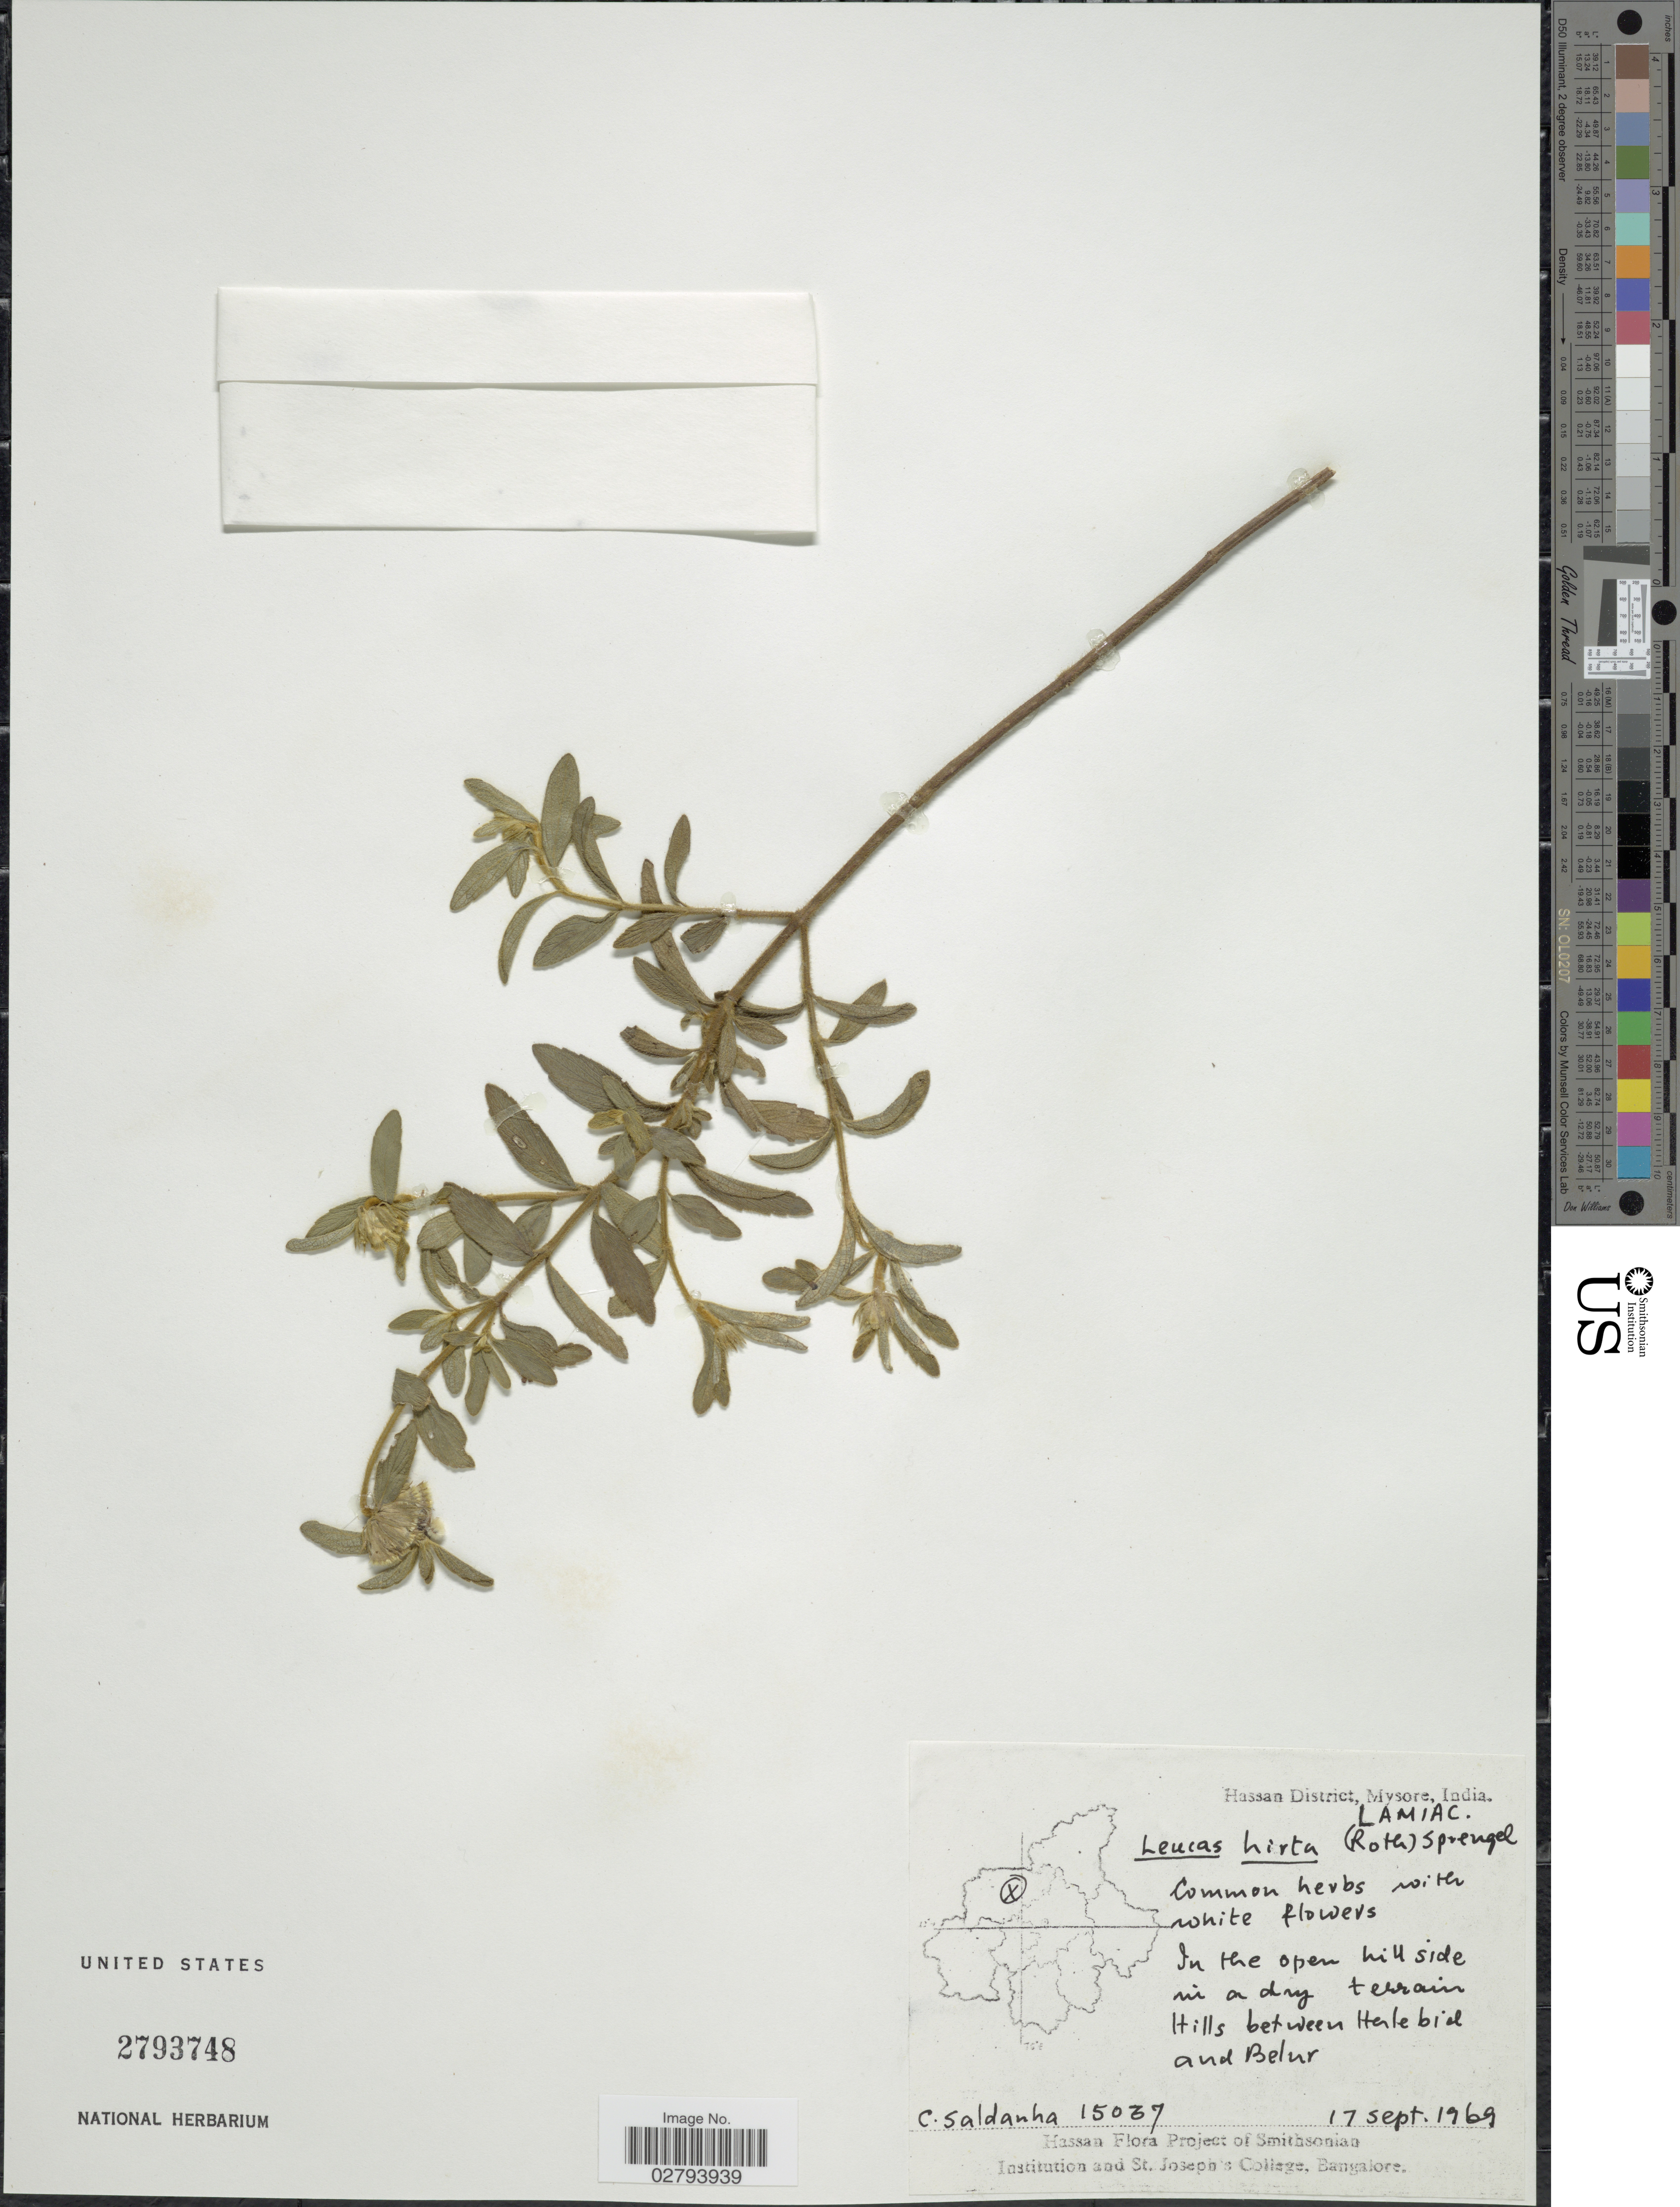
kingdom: Plantae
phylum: Tracheophyta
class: Magnoliopsida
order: Lamiales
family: Lamiaceae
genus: Leucas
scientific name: Leucas hirta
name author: (B. Heyne ex A. Roth) Spreng.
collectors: C. Saldanha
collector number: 15037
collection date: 1969-09-17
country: India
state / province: Karnataka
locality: Hassan District, Mysore, Hills between Herlebid and Belur.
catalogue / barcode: US 2793748